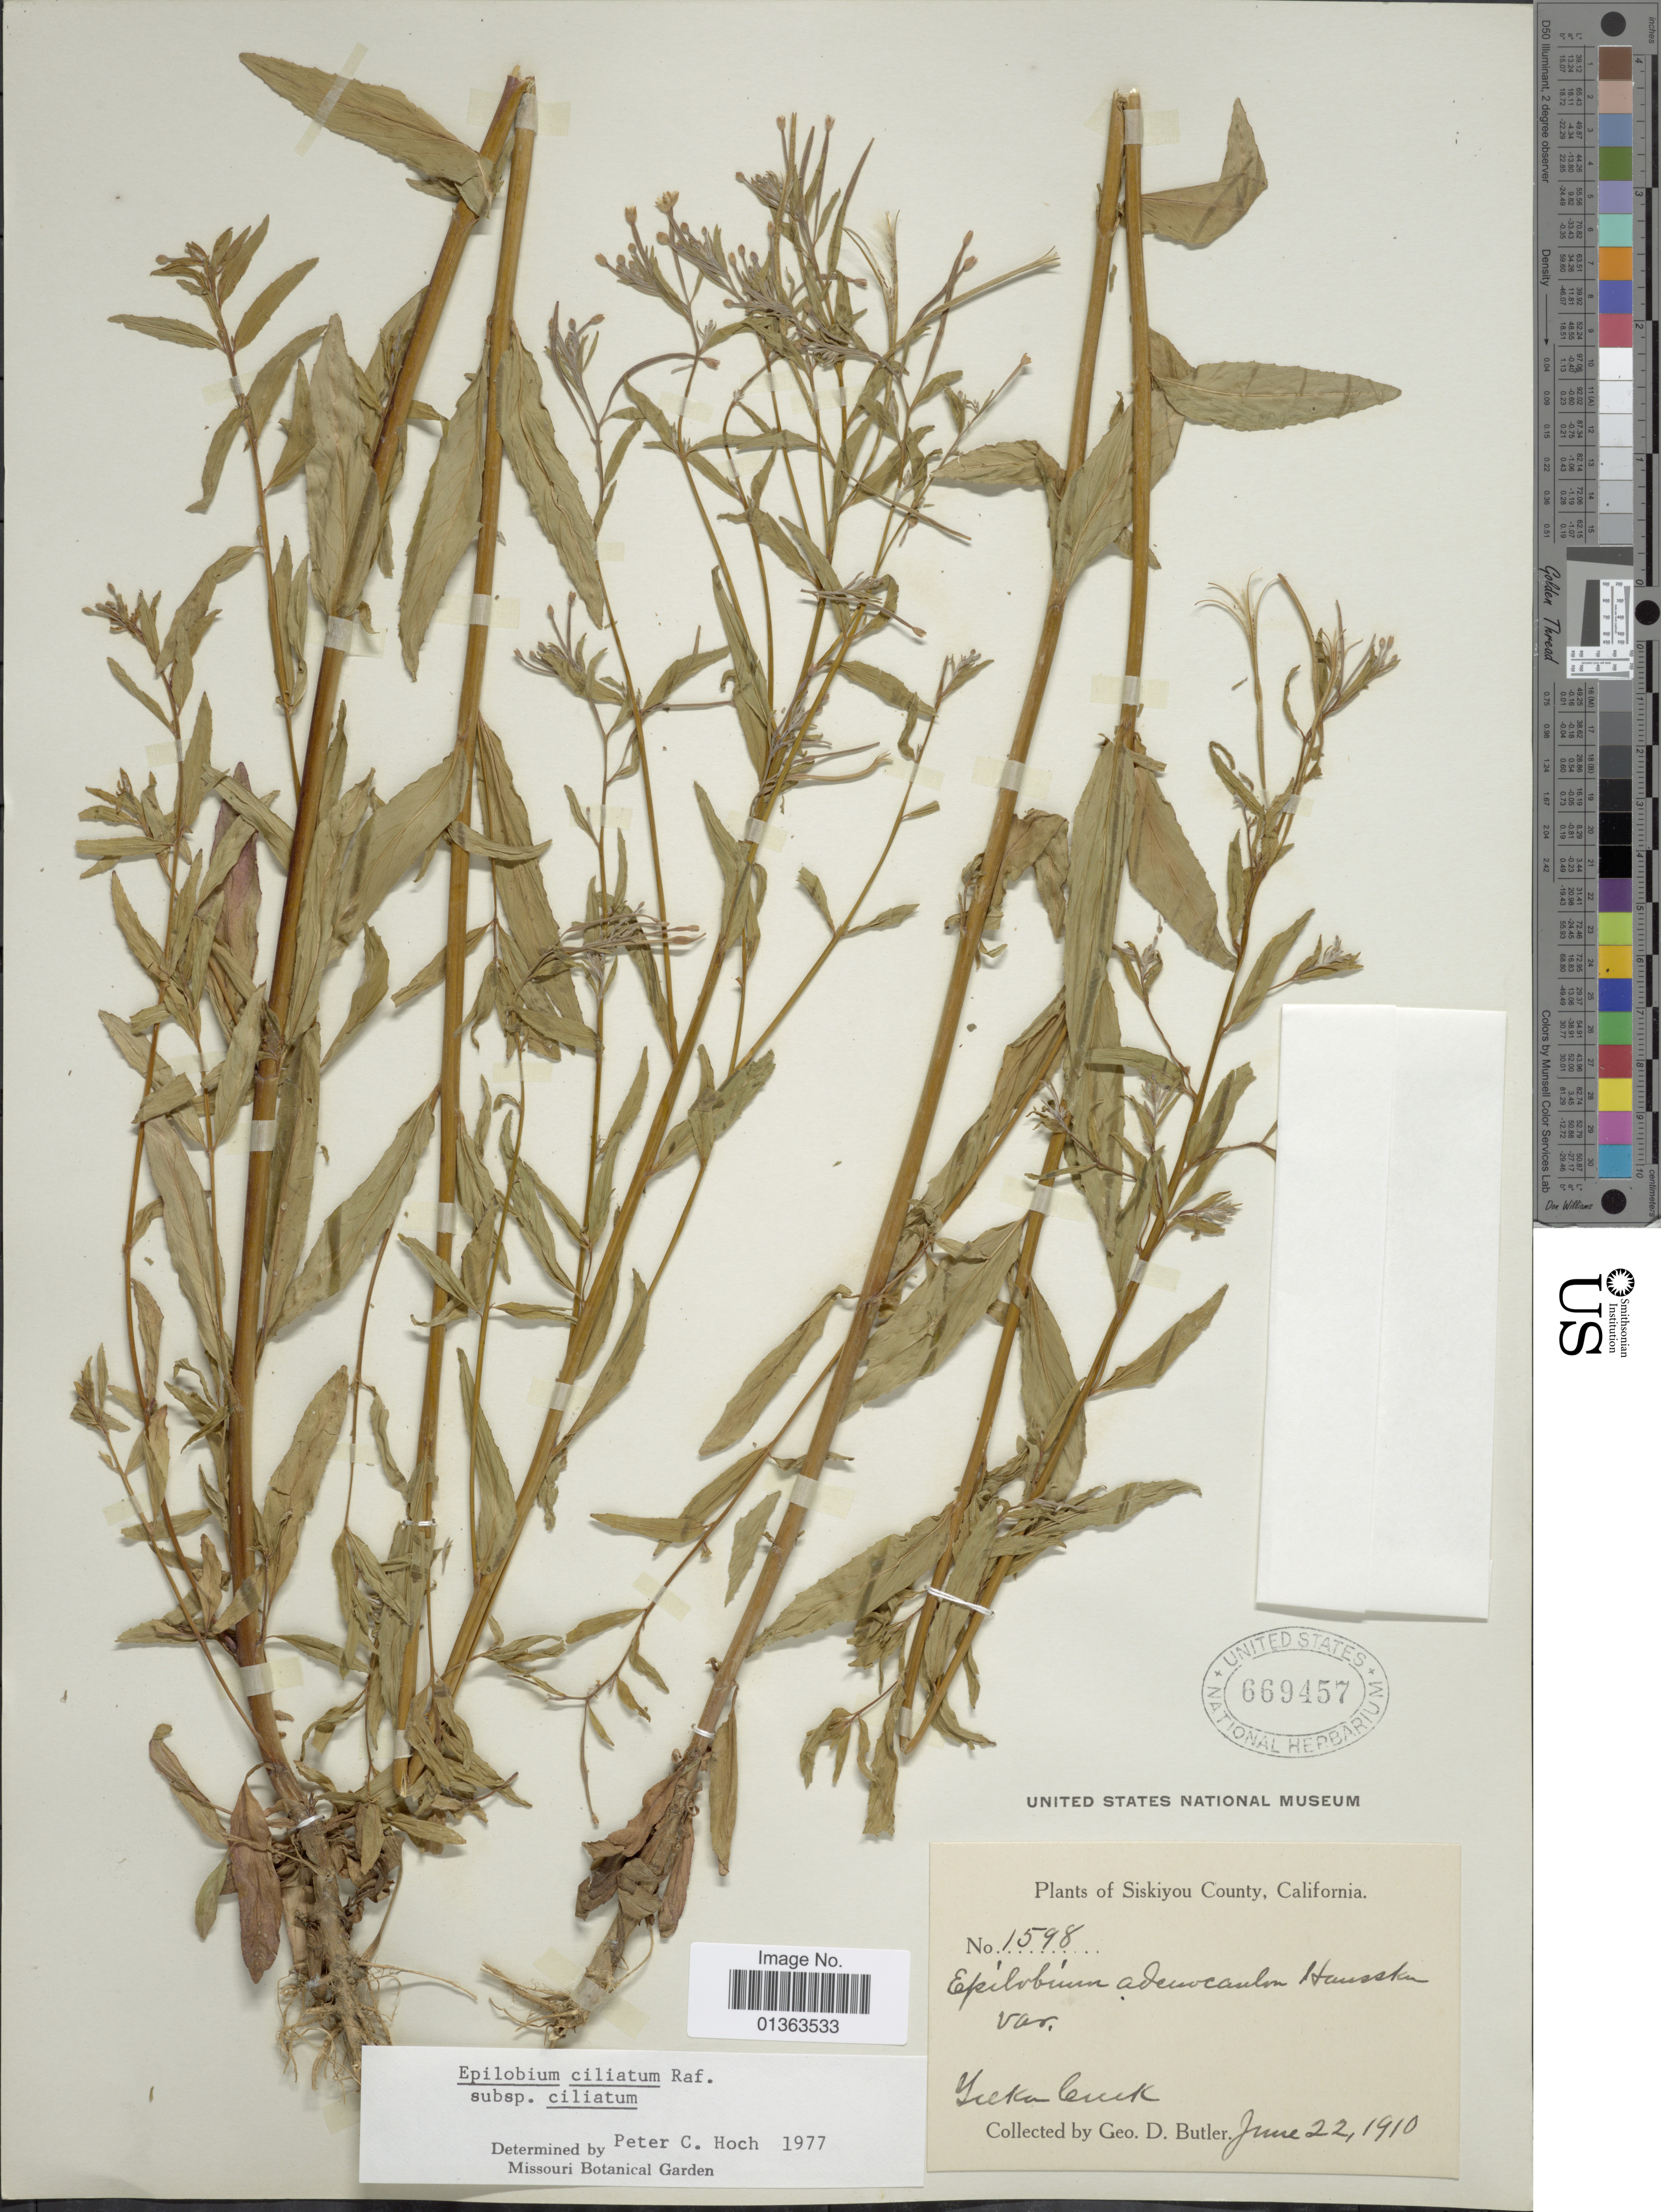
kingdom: Plantae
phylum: Tracheophyta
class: Magnoliopsida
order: Myrtales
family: Onagraceae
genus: Epilobium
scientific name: Epilobium ciliatum subsp. ciliatum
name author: Raf.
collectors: G. D. Butler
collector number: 1598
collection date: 1910-06-22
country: United States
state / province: California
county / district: Siskiyou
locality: Siskiyou County. Yreka Creek.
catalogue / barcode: US 669457